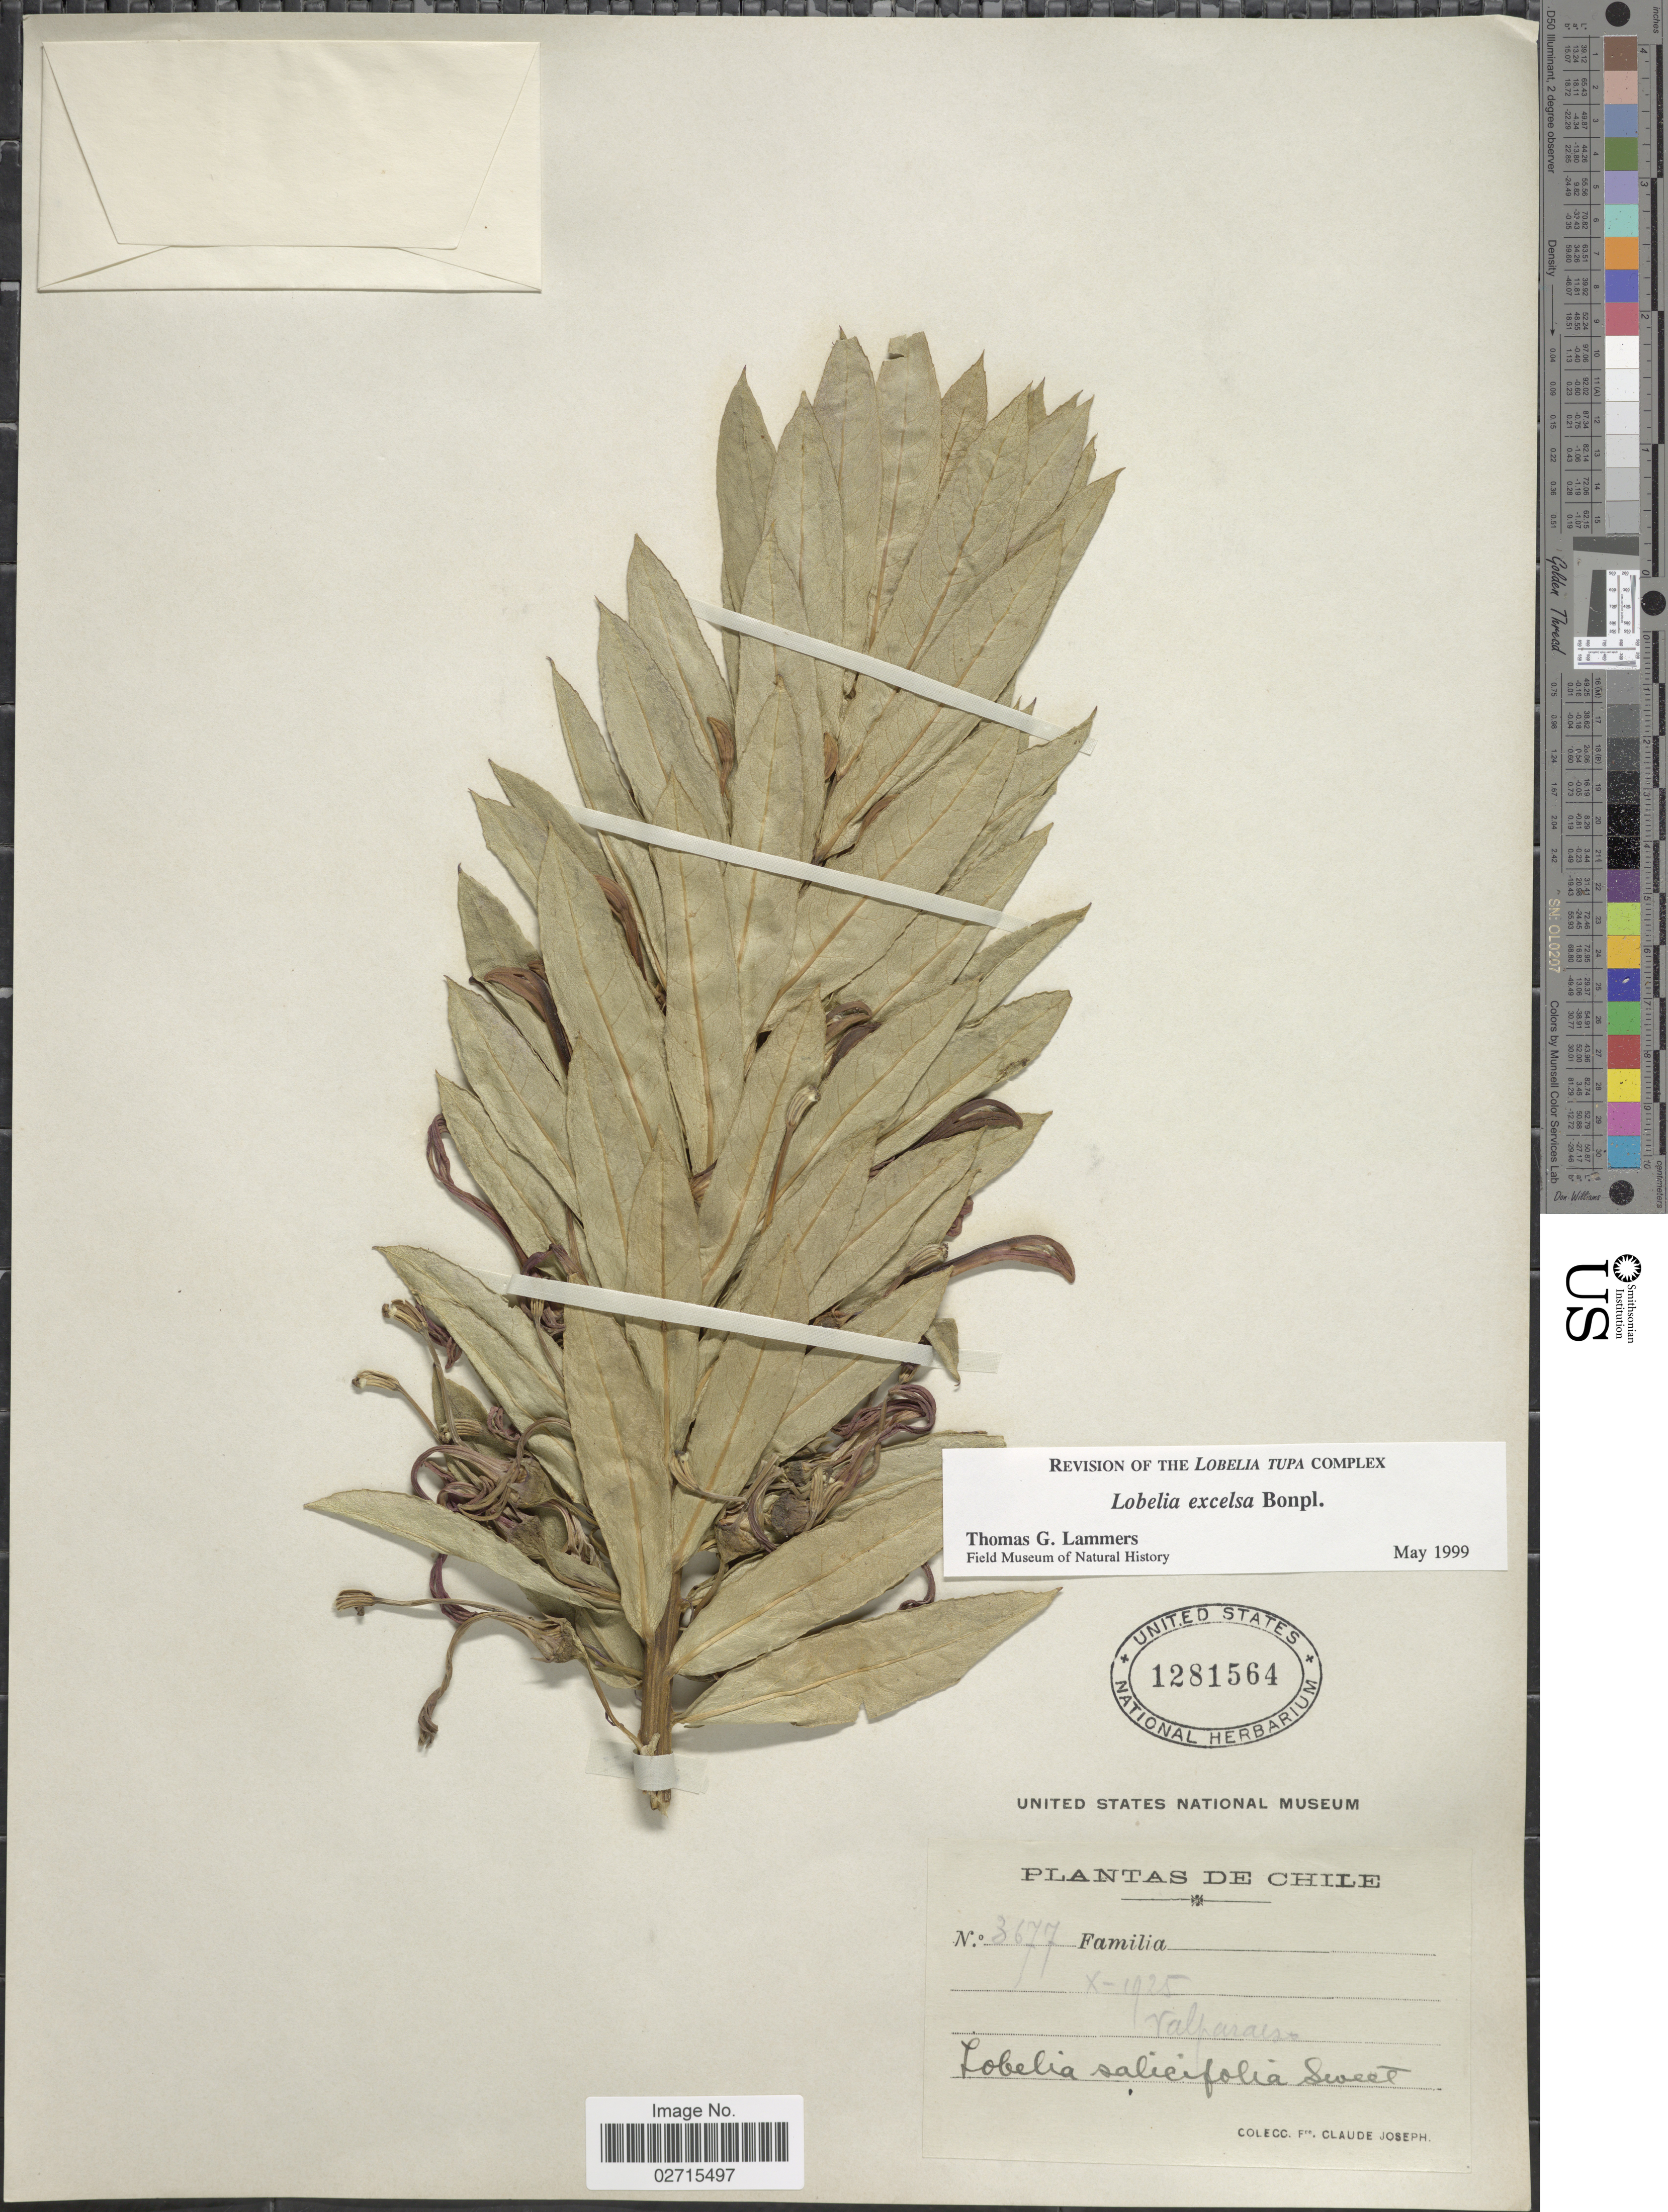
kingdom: Plantae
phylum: Tracheophyta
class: Magnoliopsida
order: Asterales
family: Campanulaceae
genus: Lobelia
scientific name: Lobelia excelsa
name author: L.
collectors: Bro. Claude-Joseph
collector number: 3677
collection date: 1925-10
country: Chile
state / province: Valparaíso (V)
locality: Valparaiso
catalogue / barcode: US 1281564